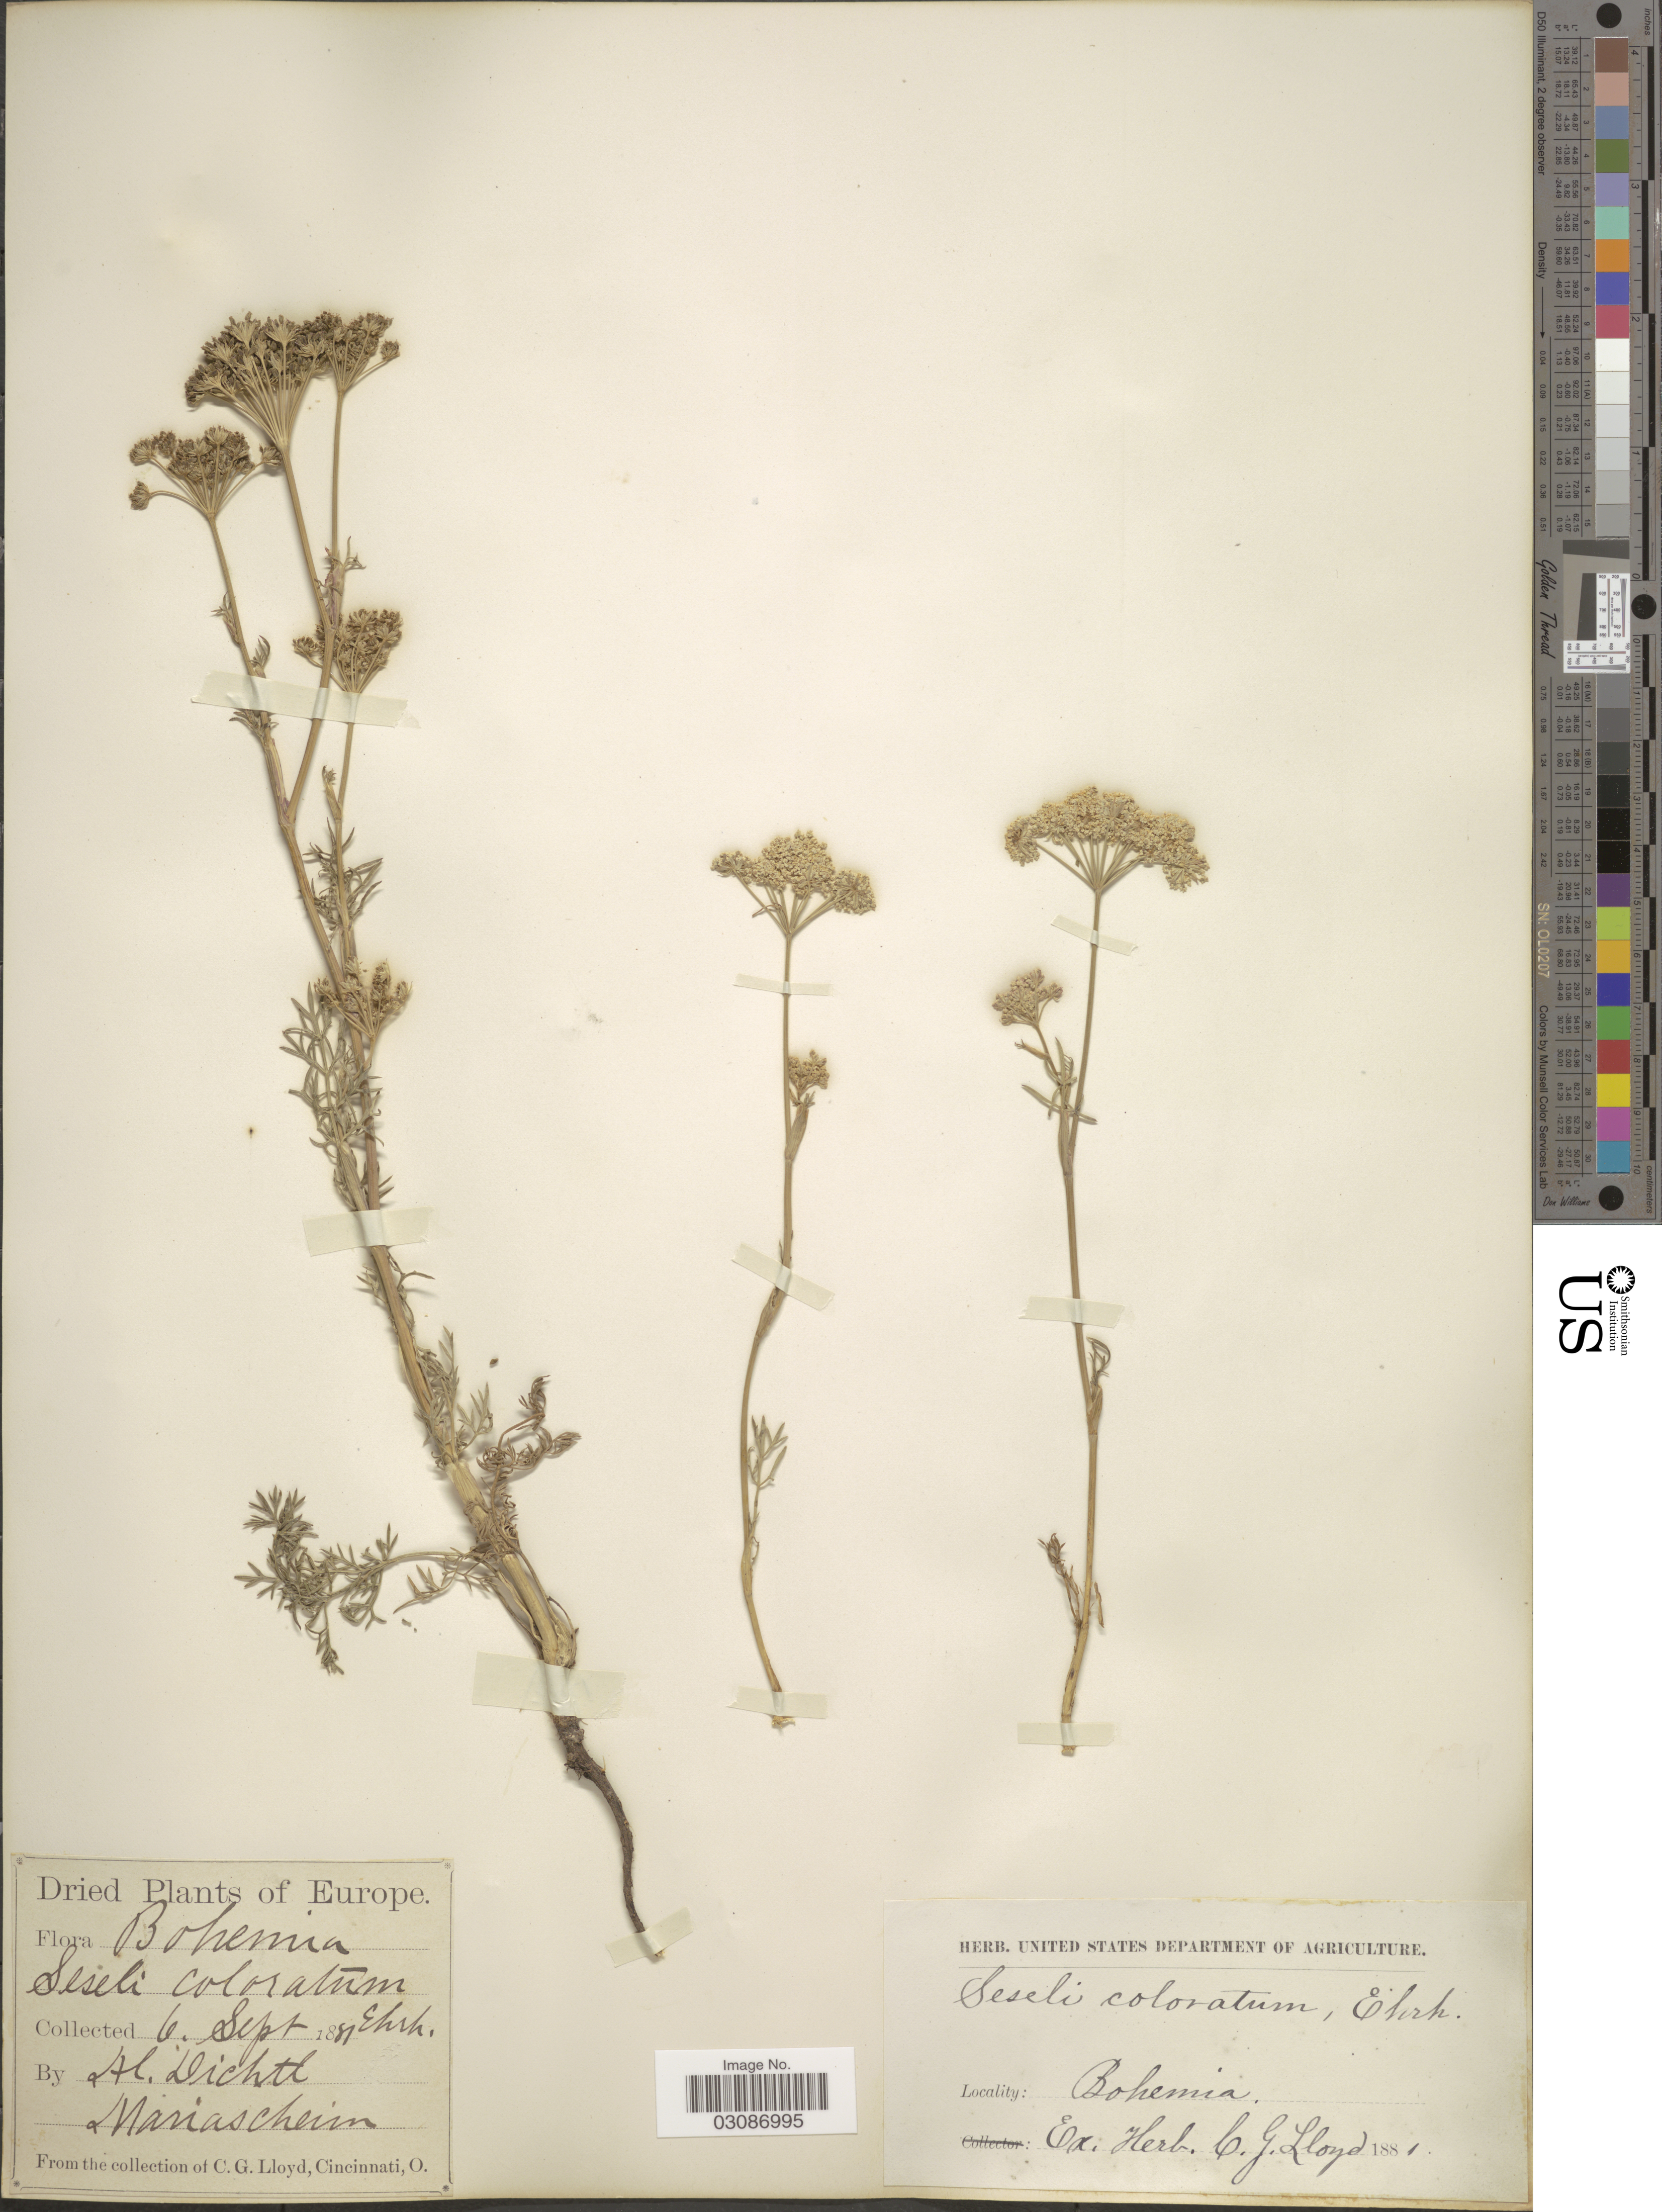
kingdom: Plantae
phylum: Tracheophyta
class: Magnoliopsida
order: Apiales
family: Apiaceae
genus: Seseli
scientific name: Seseli coloratum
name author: Ehrh.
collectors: A. Dichtl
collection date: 1881-09-06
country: Czechia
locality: Bohemia. Mariascheim. Europe.